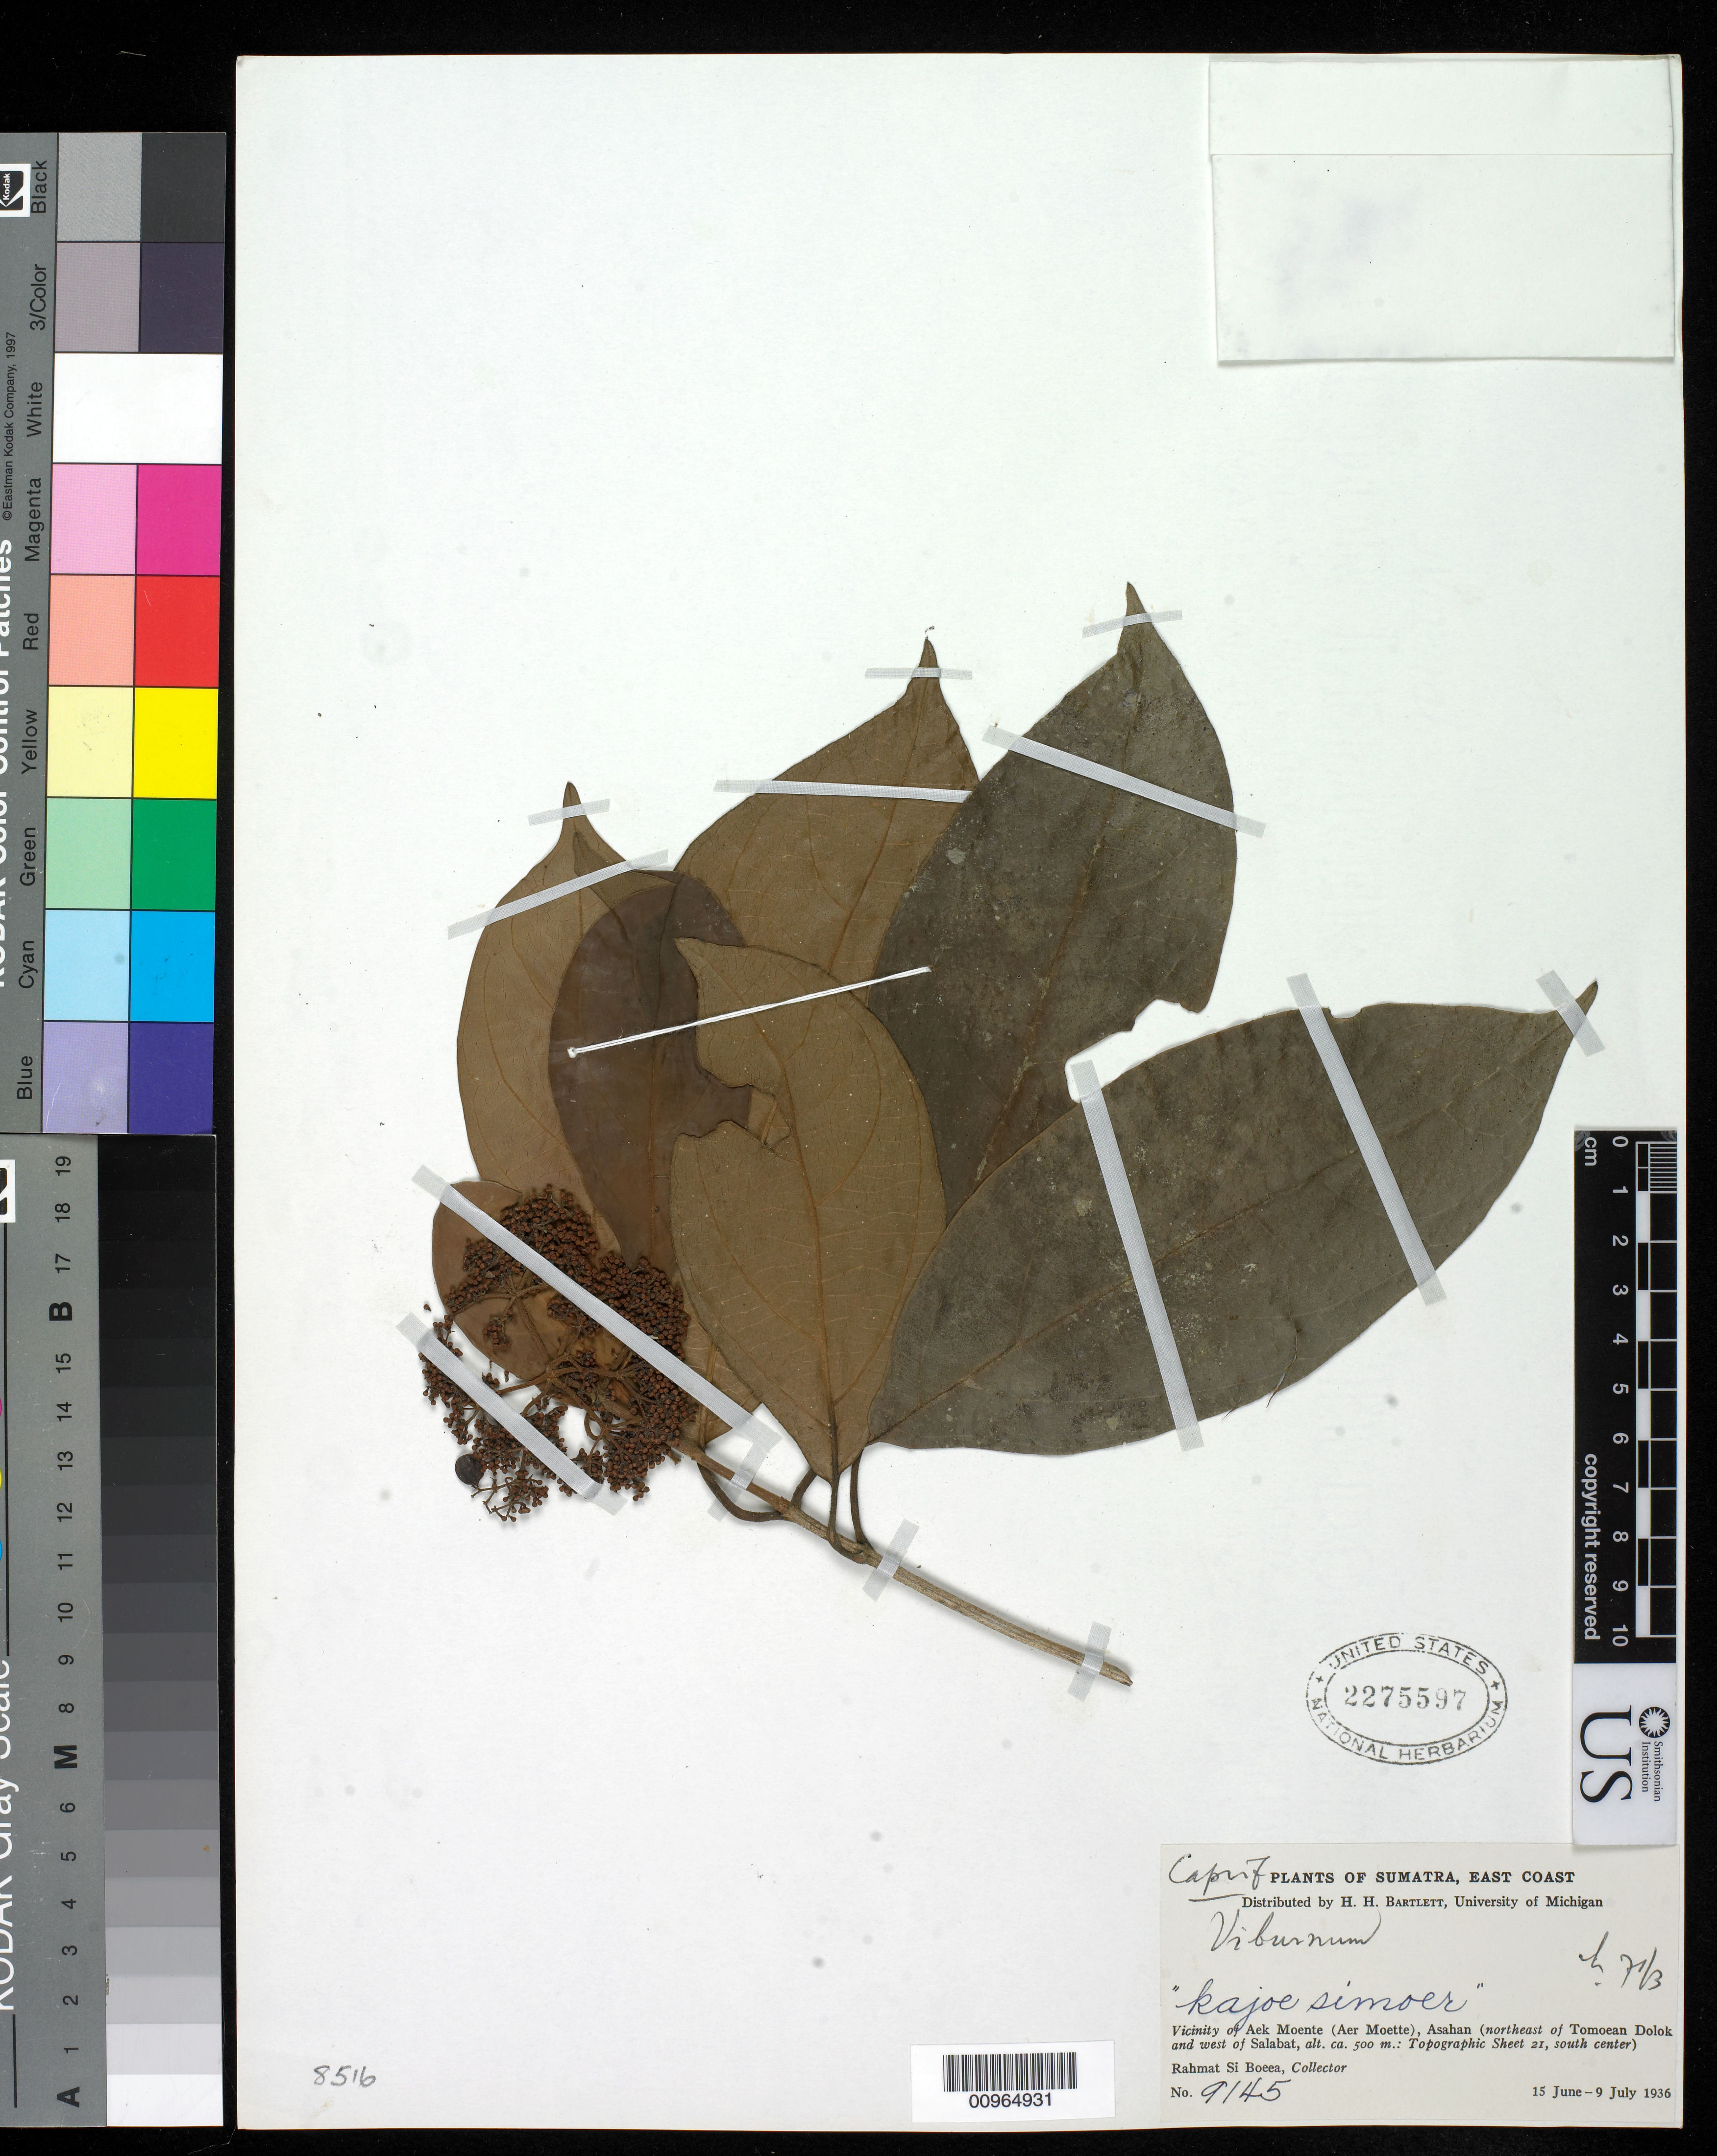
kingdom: Plantae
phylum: Tracheophyta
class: Magnoliopsida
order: Dipsacales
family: Viburnaceae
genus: Viburnum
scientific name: Viburnum sambucinum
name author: Reinw. ex Blume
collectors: Rahmat Si Boeea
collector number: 9145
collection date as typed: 09 Jun 1936 to 15 Jun 1936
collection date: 1936-06-09/1936-06-15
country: Indonesia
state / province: Sumatra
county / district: North Sumatra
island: Sumatra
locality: vicinity of Aek Moente (Aer Moette), Asahan (northeast of Tomoean Dolok and west of Salabat. Topographic Sheet 21, south center)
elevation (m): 500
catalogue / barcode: US 2275597